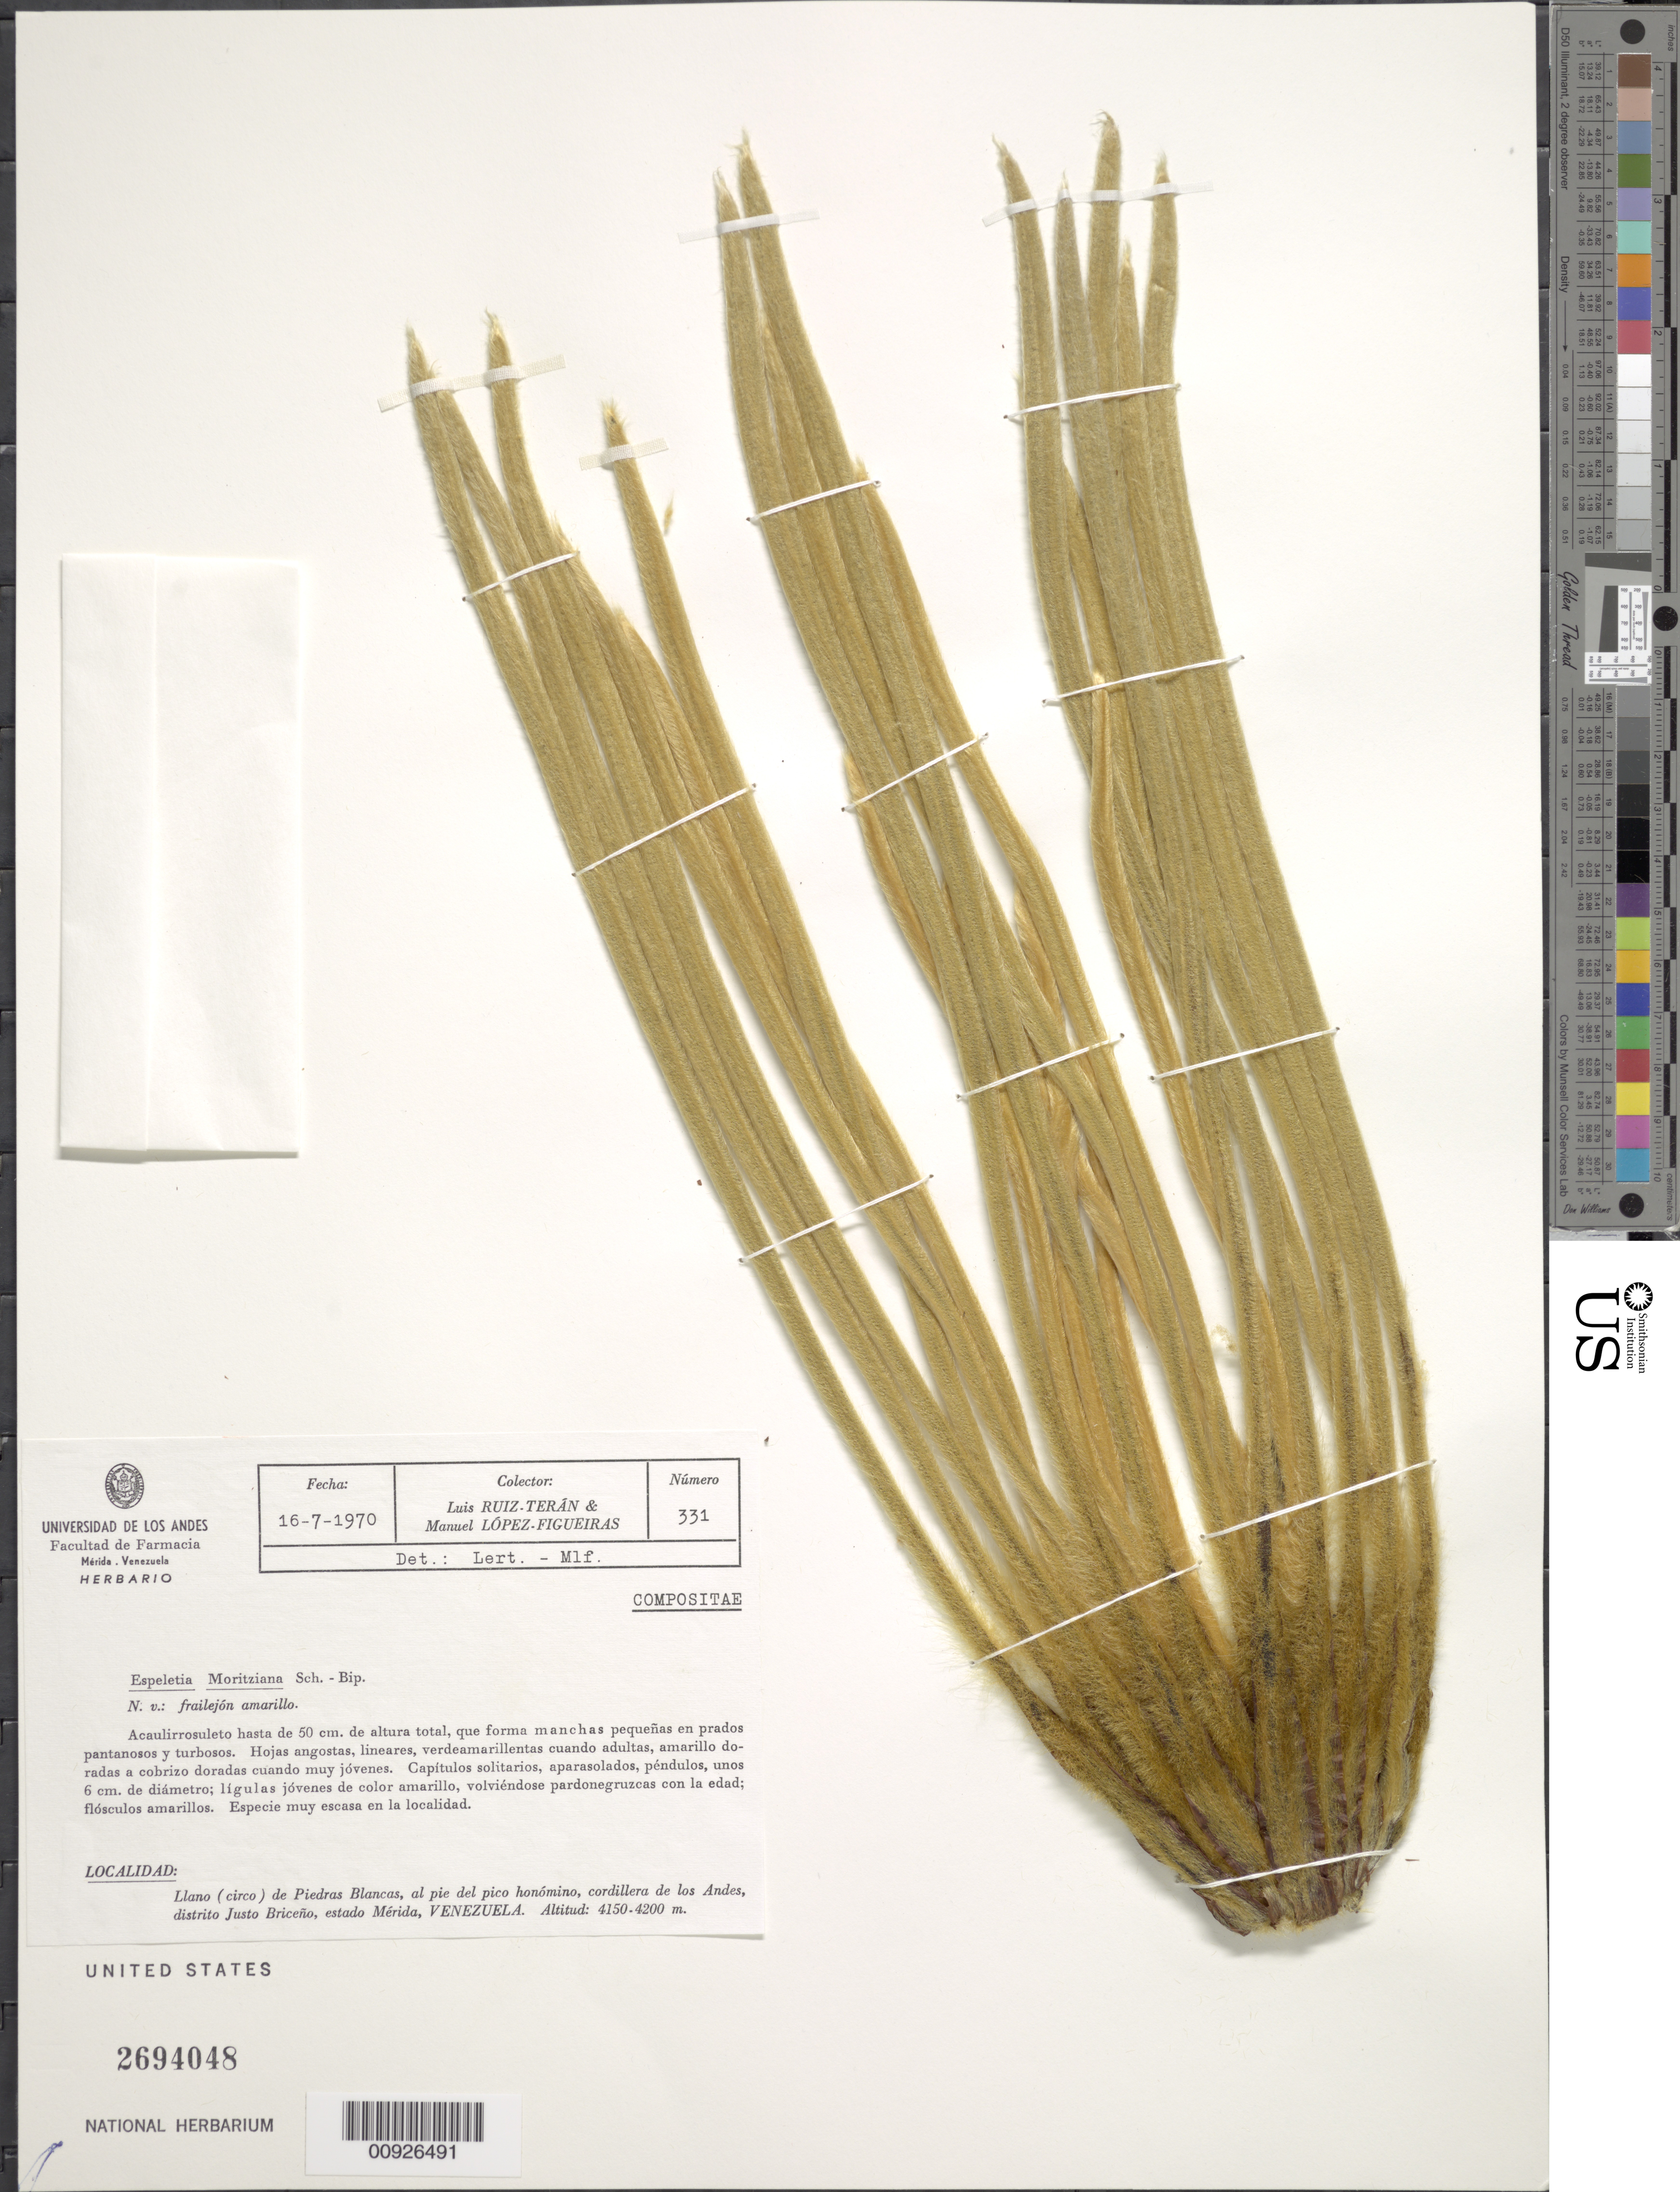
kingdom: Plantae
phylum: Tracheophyta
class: Magnoliopsida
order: Asterales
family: Asteraceae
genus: Coespeletia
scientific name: Coespeletia moritziana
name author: (Sch. Bip. ex Wedd.) Cuatrec.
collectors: L. E. Ruíz-Terán & M. López Figueiras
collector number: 331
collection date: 1970-07-16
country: Venezuela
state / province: Mérida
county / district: Justo Briceño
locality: Llano (circo) de Piedras Blancas, al pie del pico homónimo, cordillera de los Andes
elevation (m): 4150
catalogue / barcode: US 2694048